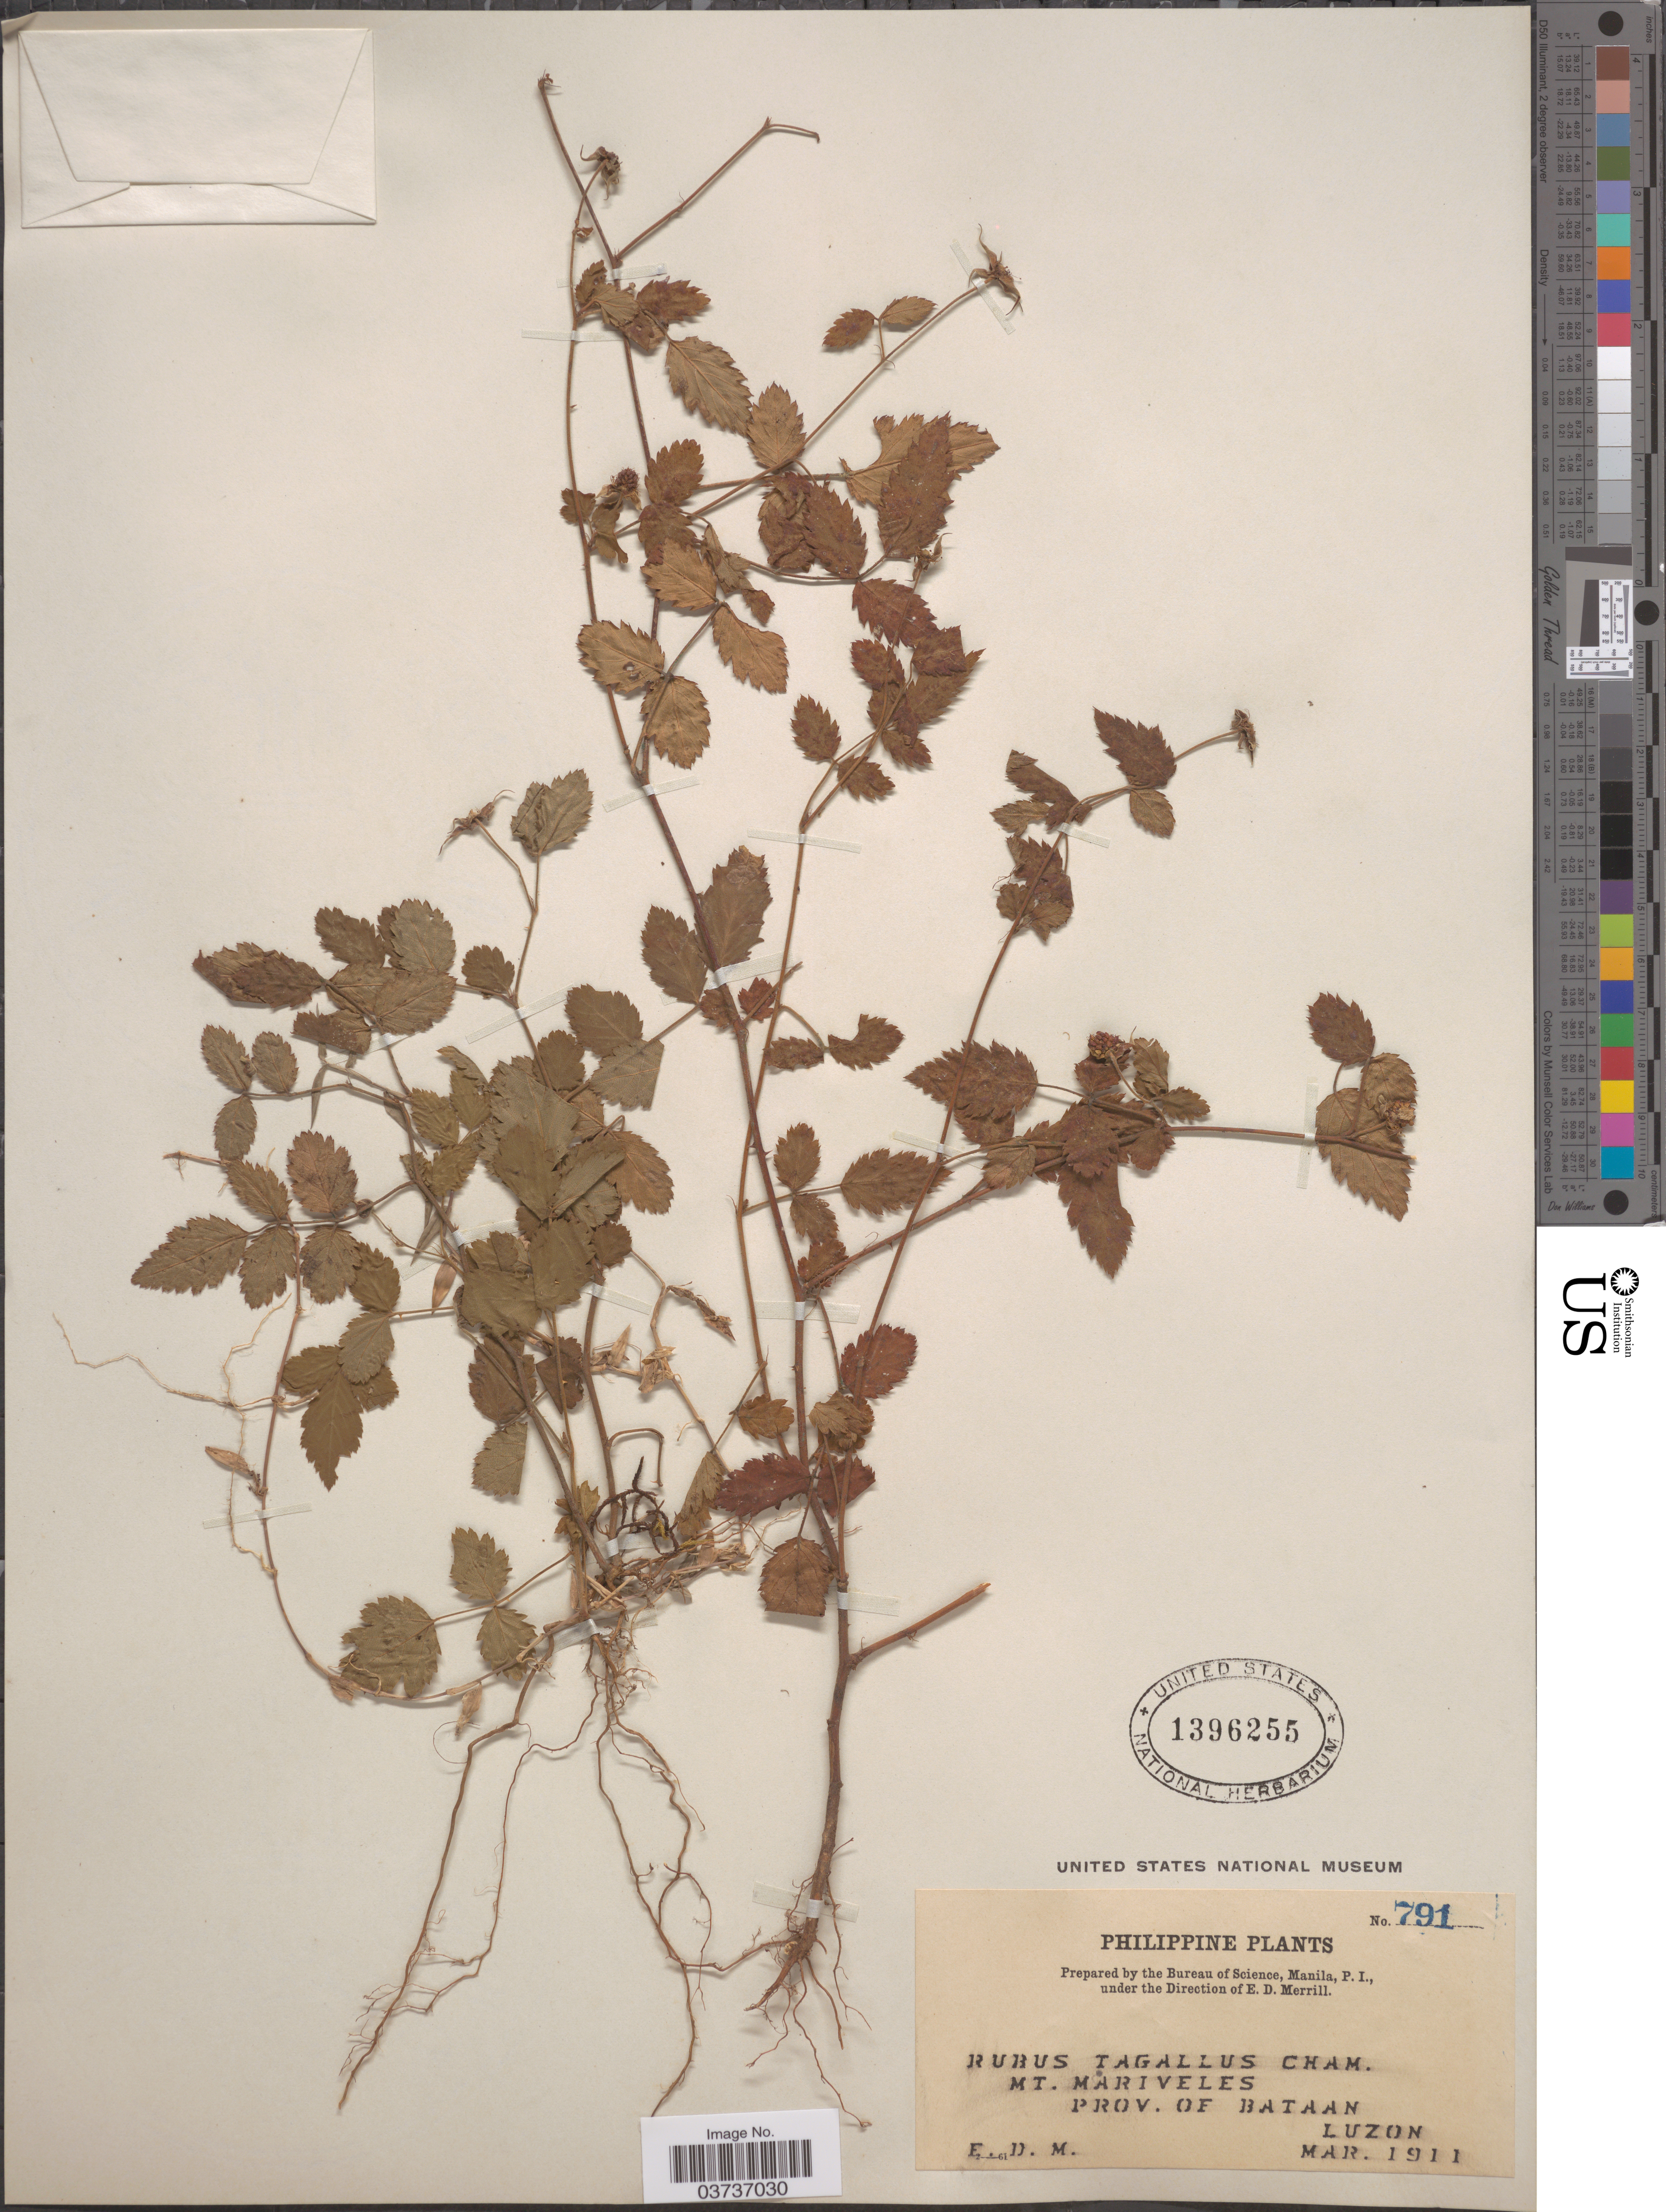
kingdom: Plantae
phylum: Tracheophyta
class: Magnoliopsida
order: Rosales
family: Rosaceae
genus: Rubus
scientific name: Rubus tagallus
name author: Cham. & Schltdl.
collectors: E. D. Merrill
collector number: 791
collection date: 1911-03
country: Philippines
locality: Mt. Mariveles. Prov. of Bataan. Luzon.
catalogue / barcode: US 1396255